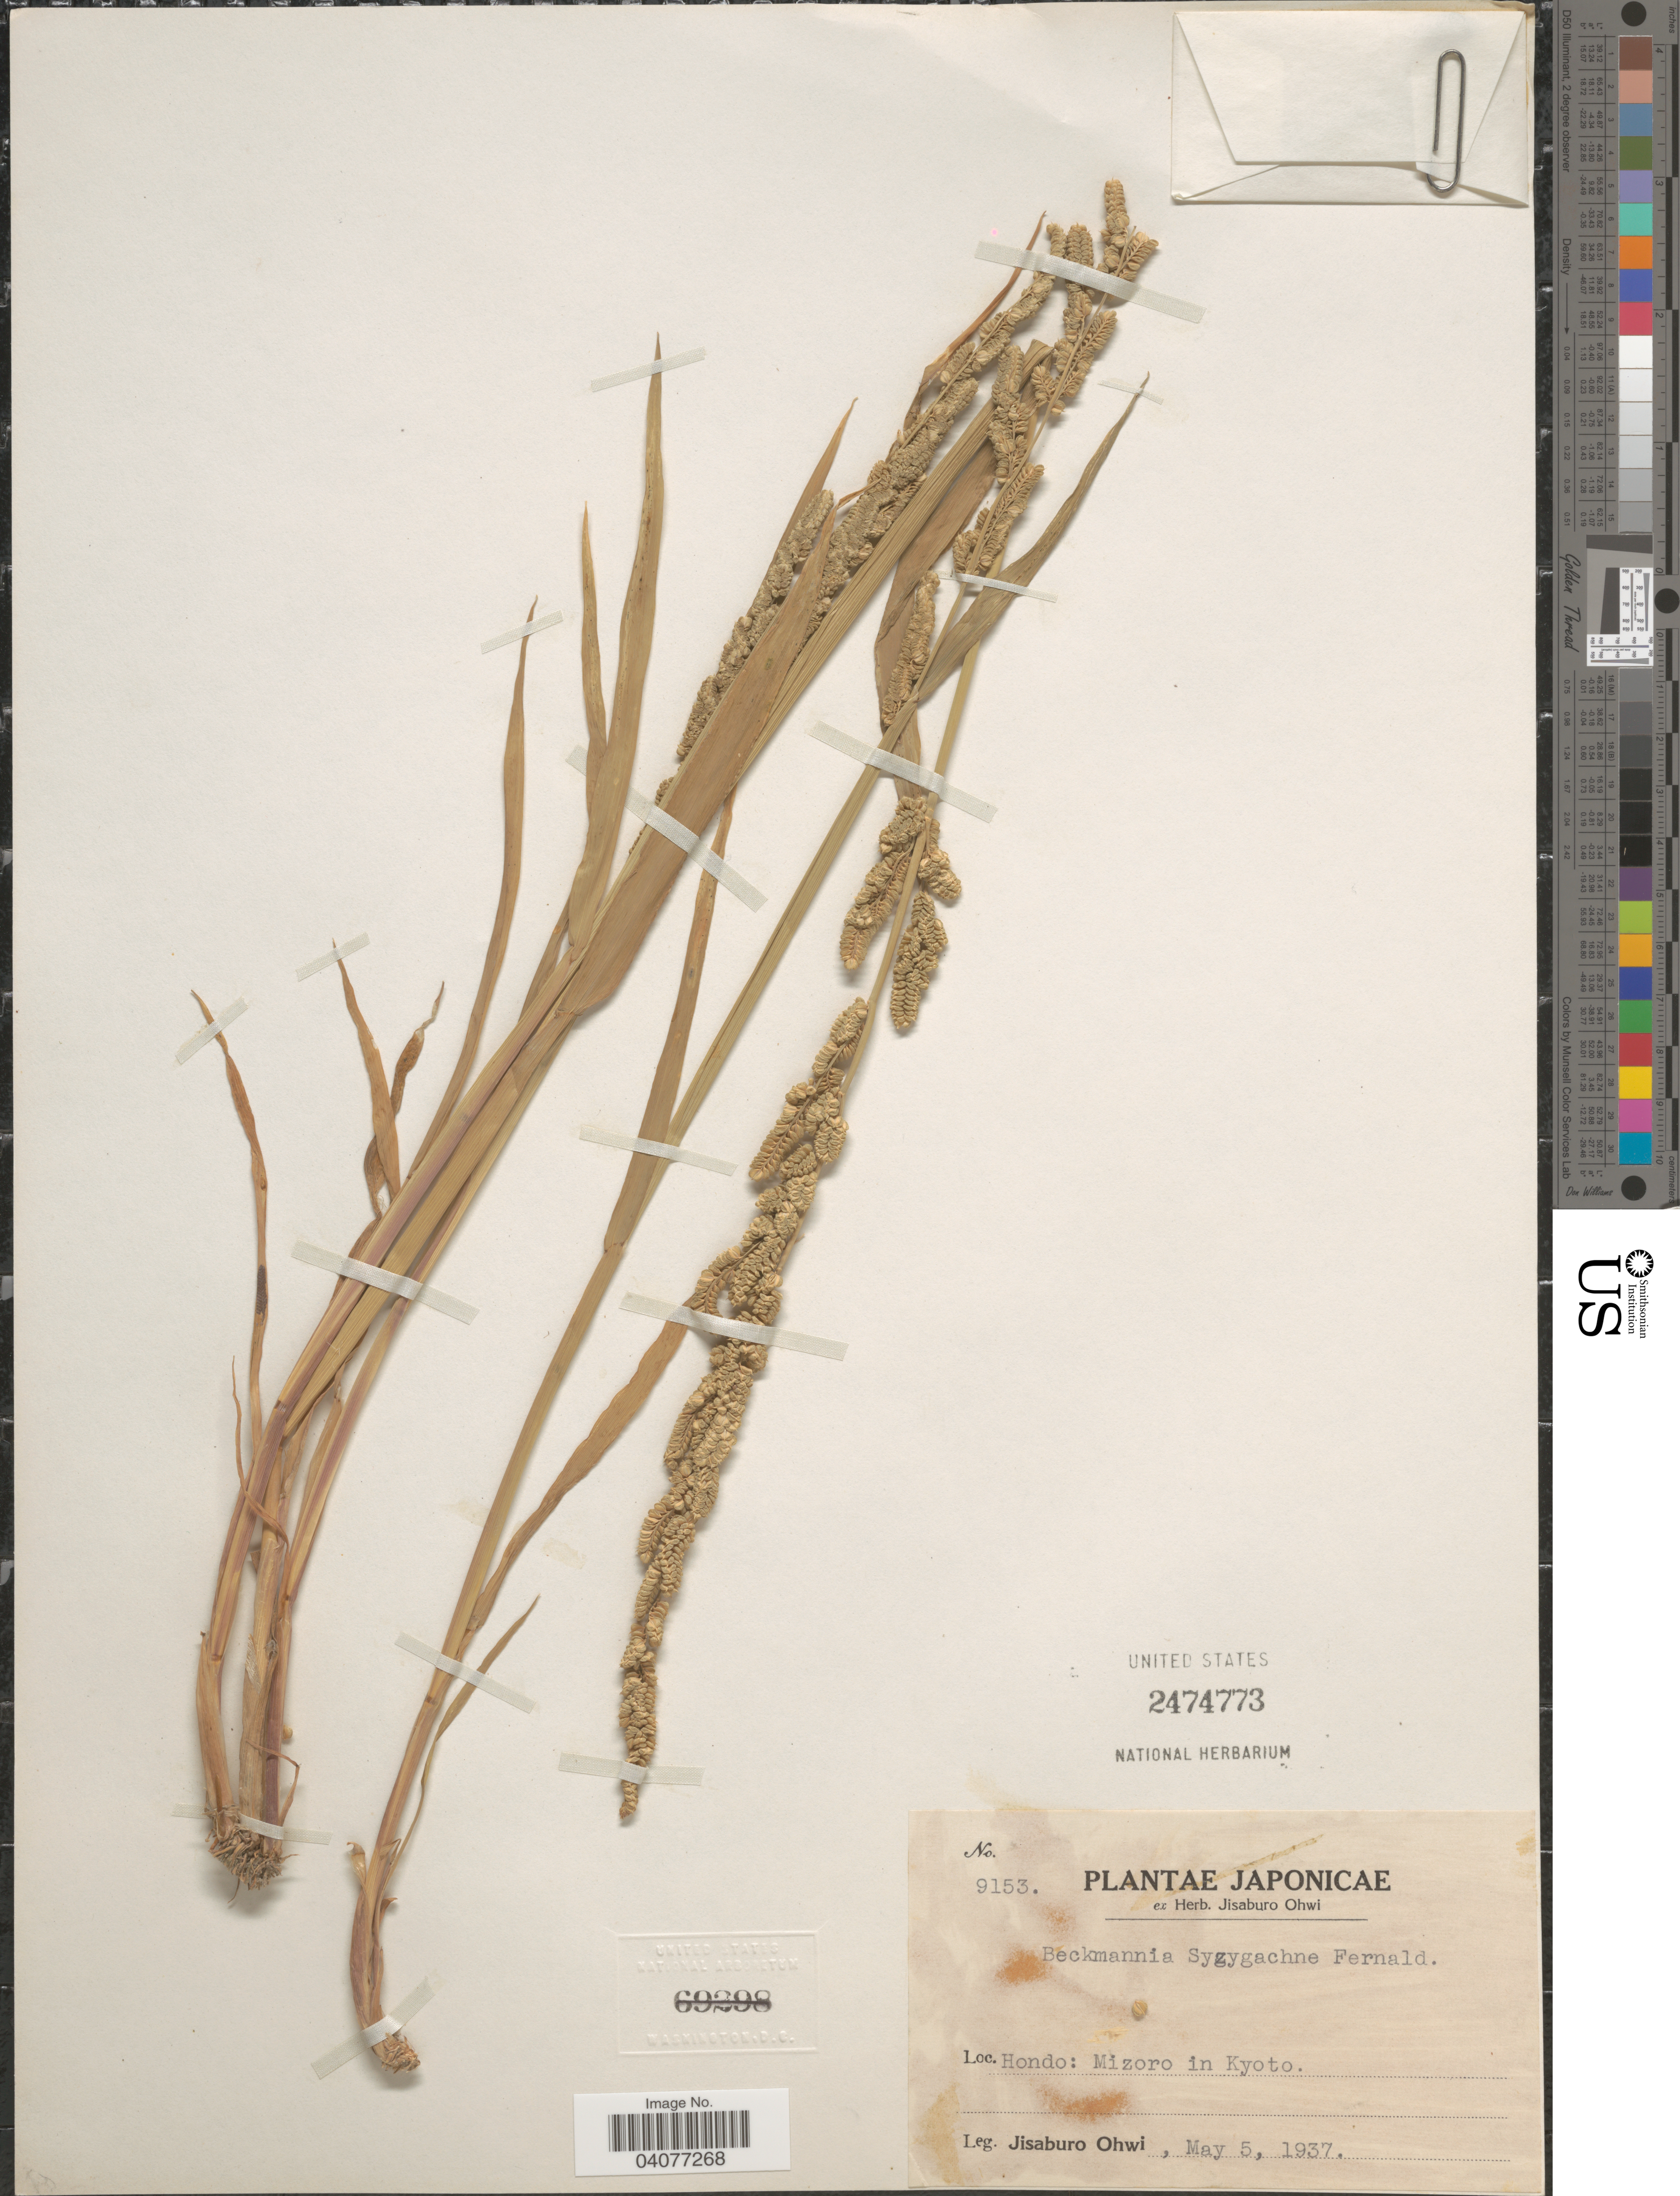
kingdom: Plantae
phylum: Tracheophyta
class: Liliopsida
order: Poales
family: Poaceae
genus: Beckmannia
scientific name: Beckmannia syzigachne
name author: (Steud.) Fernald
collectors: J. Ohwi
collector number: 9153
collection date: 1937-05-05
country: Japan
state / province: Kyoto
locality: Japonicae. Hondo: Mizoro.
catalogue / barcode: US 2474773